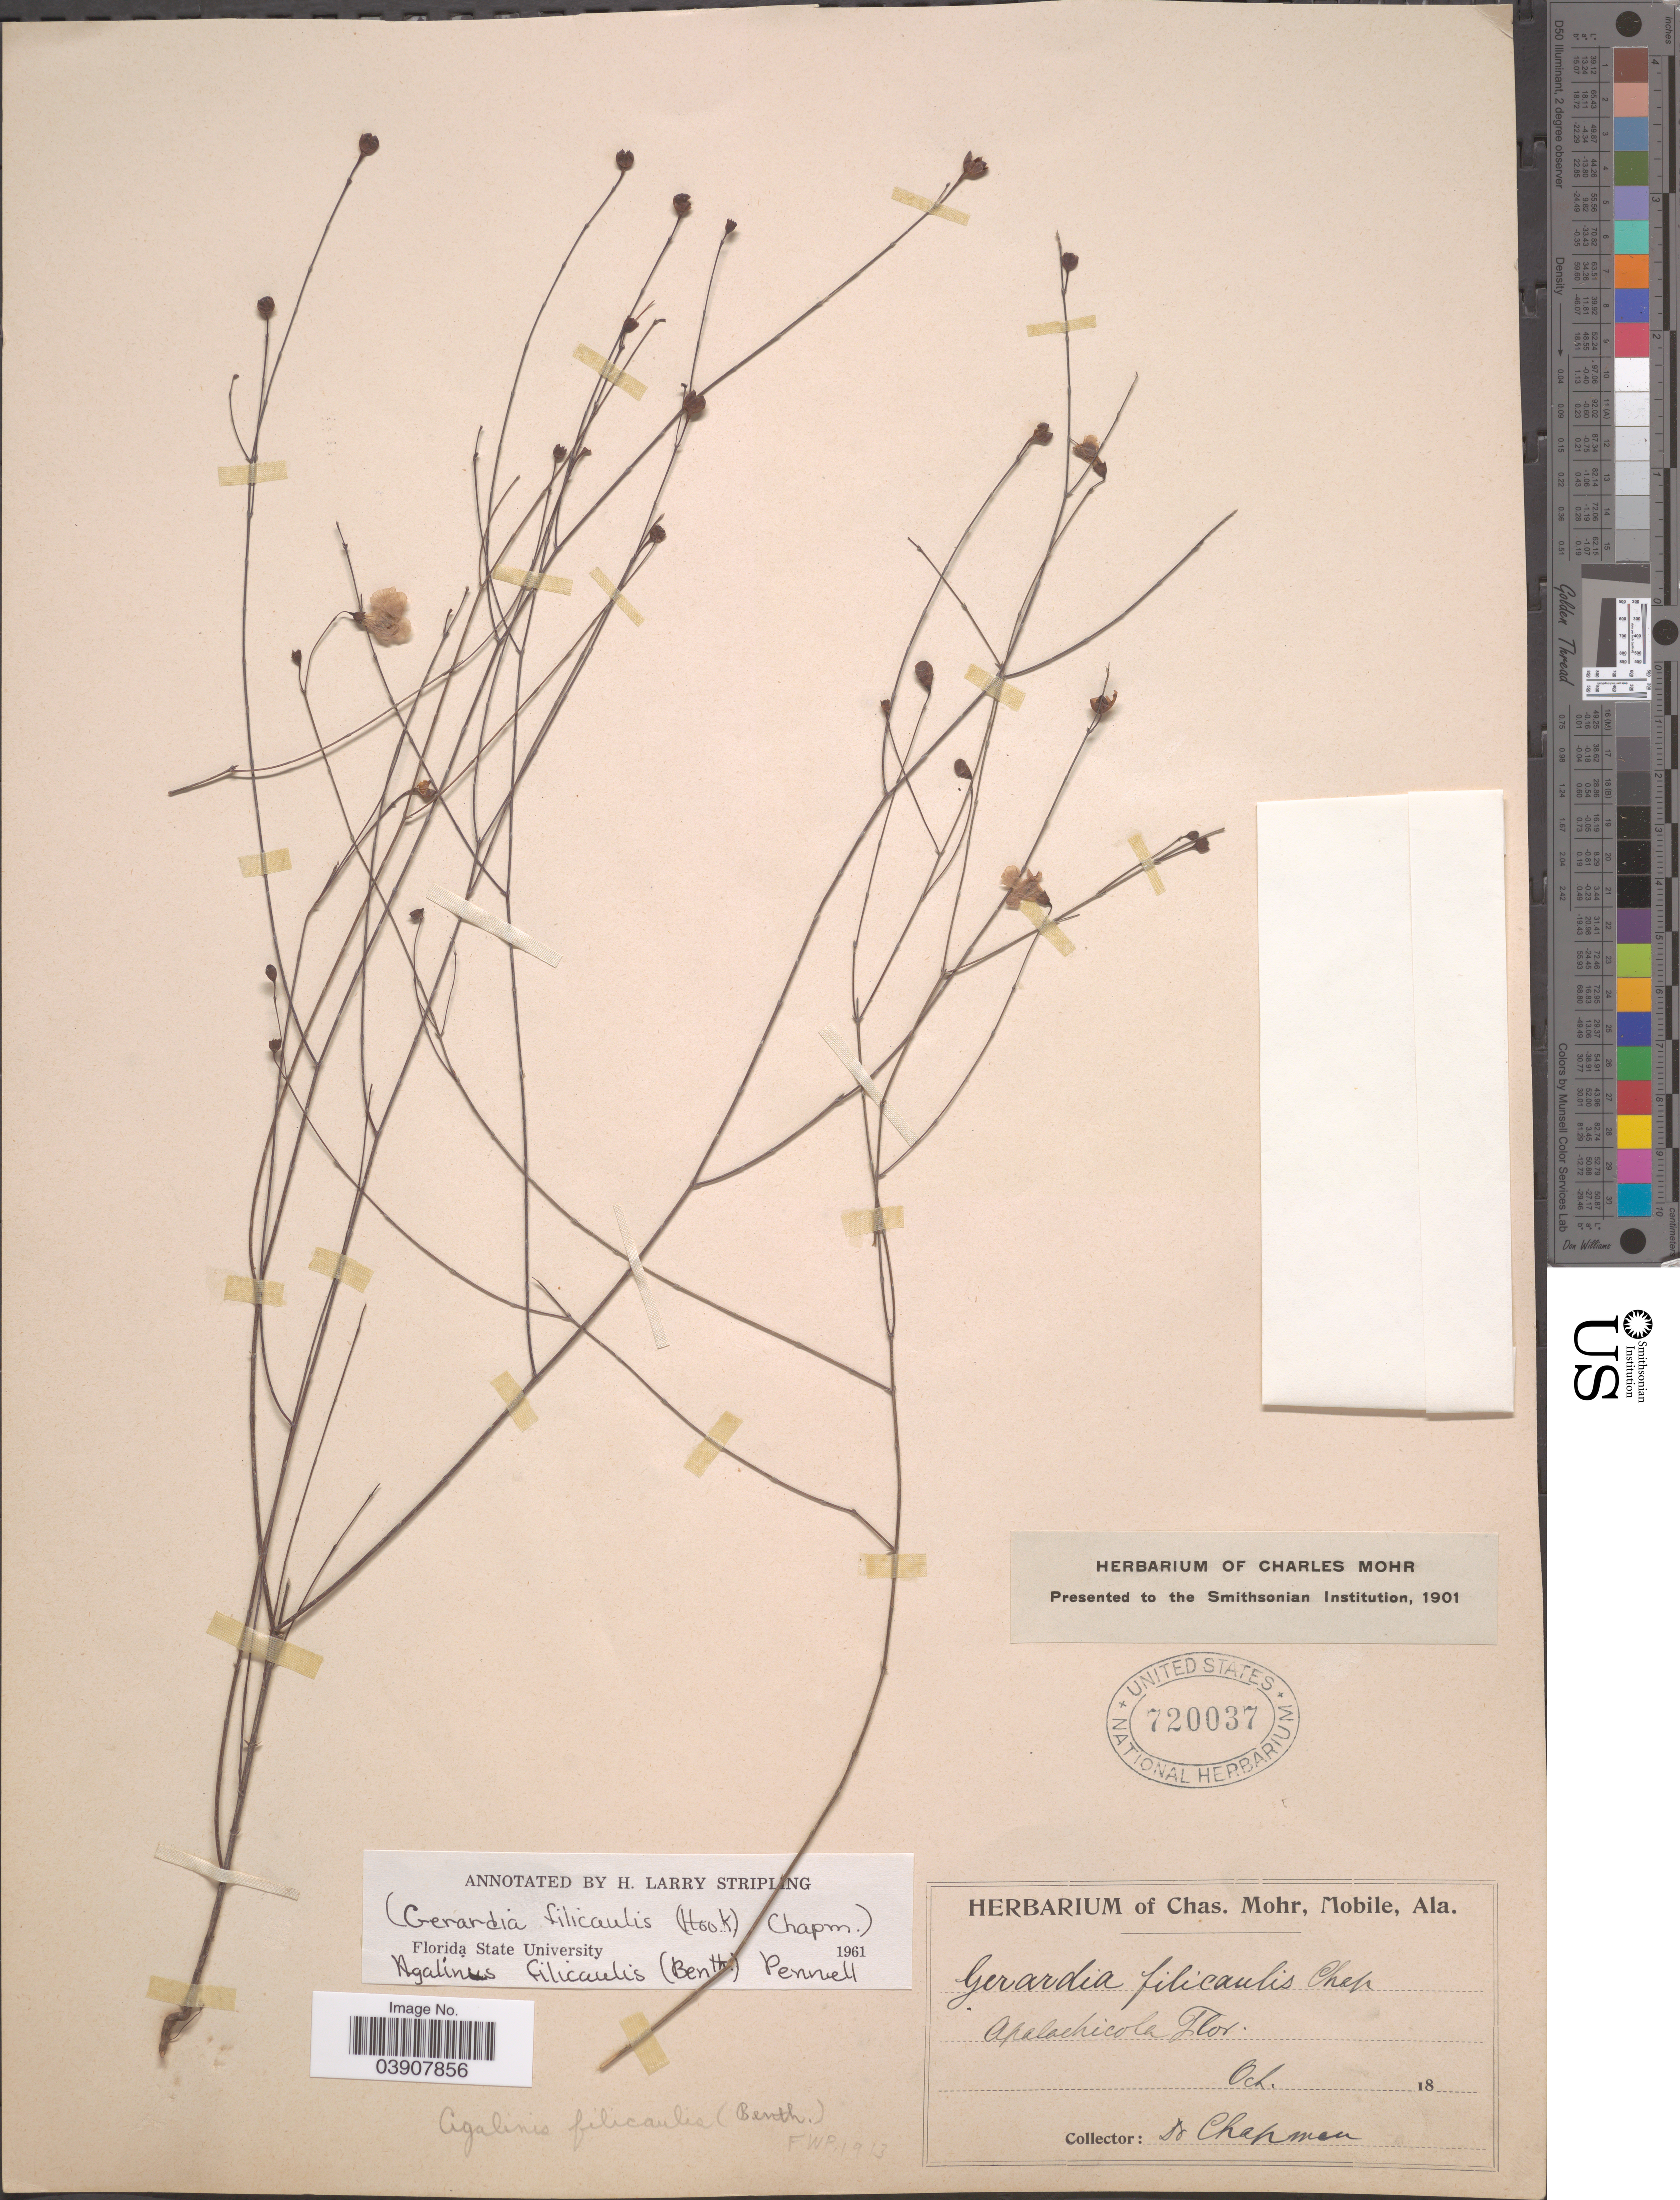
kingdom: Plantae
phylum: Tracheophyta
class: Magnoliopsida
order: Lamiales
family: Orobanchaceae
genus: Agalinis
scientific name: Agalinis filicaulis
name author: (Benth.) Pennell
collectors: A. Chapman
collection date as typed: Transcribed d/m/y: /10/18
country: United States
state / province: Florida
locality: Apalachicola.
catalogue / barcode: US 720037